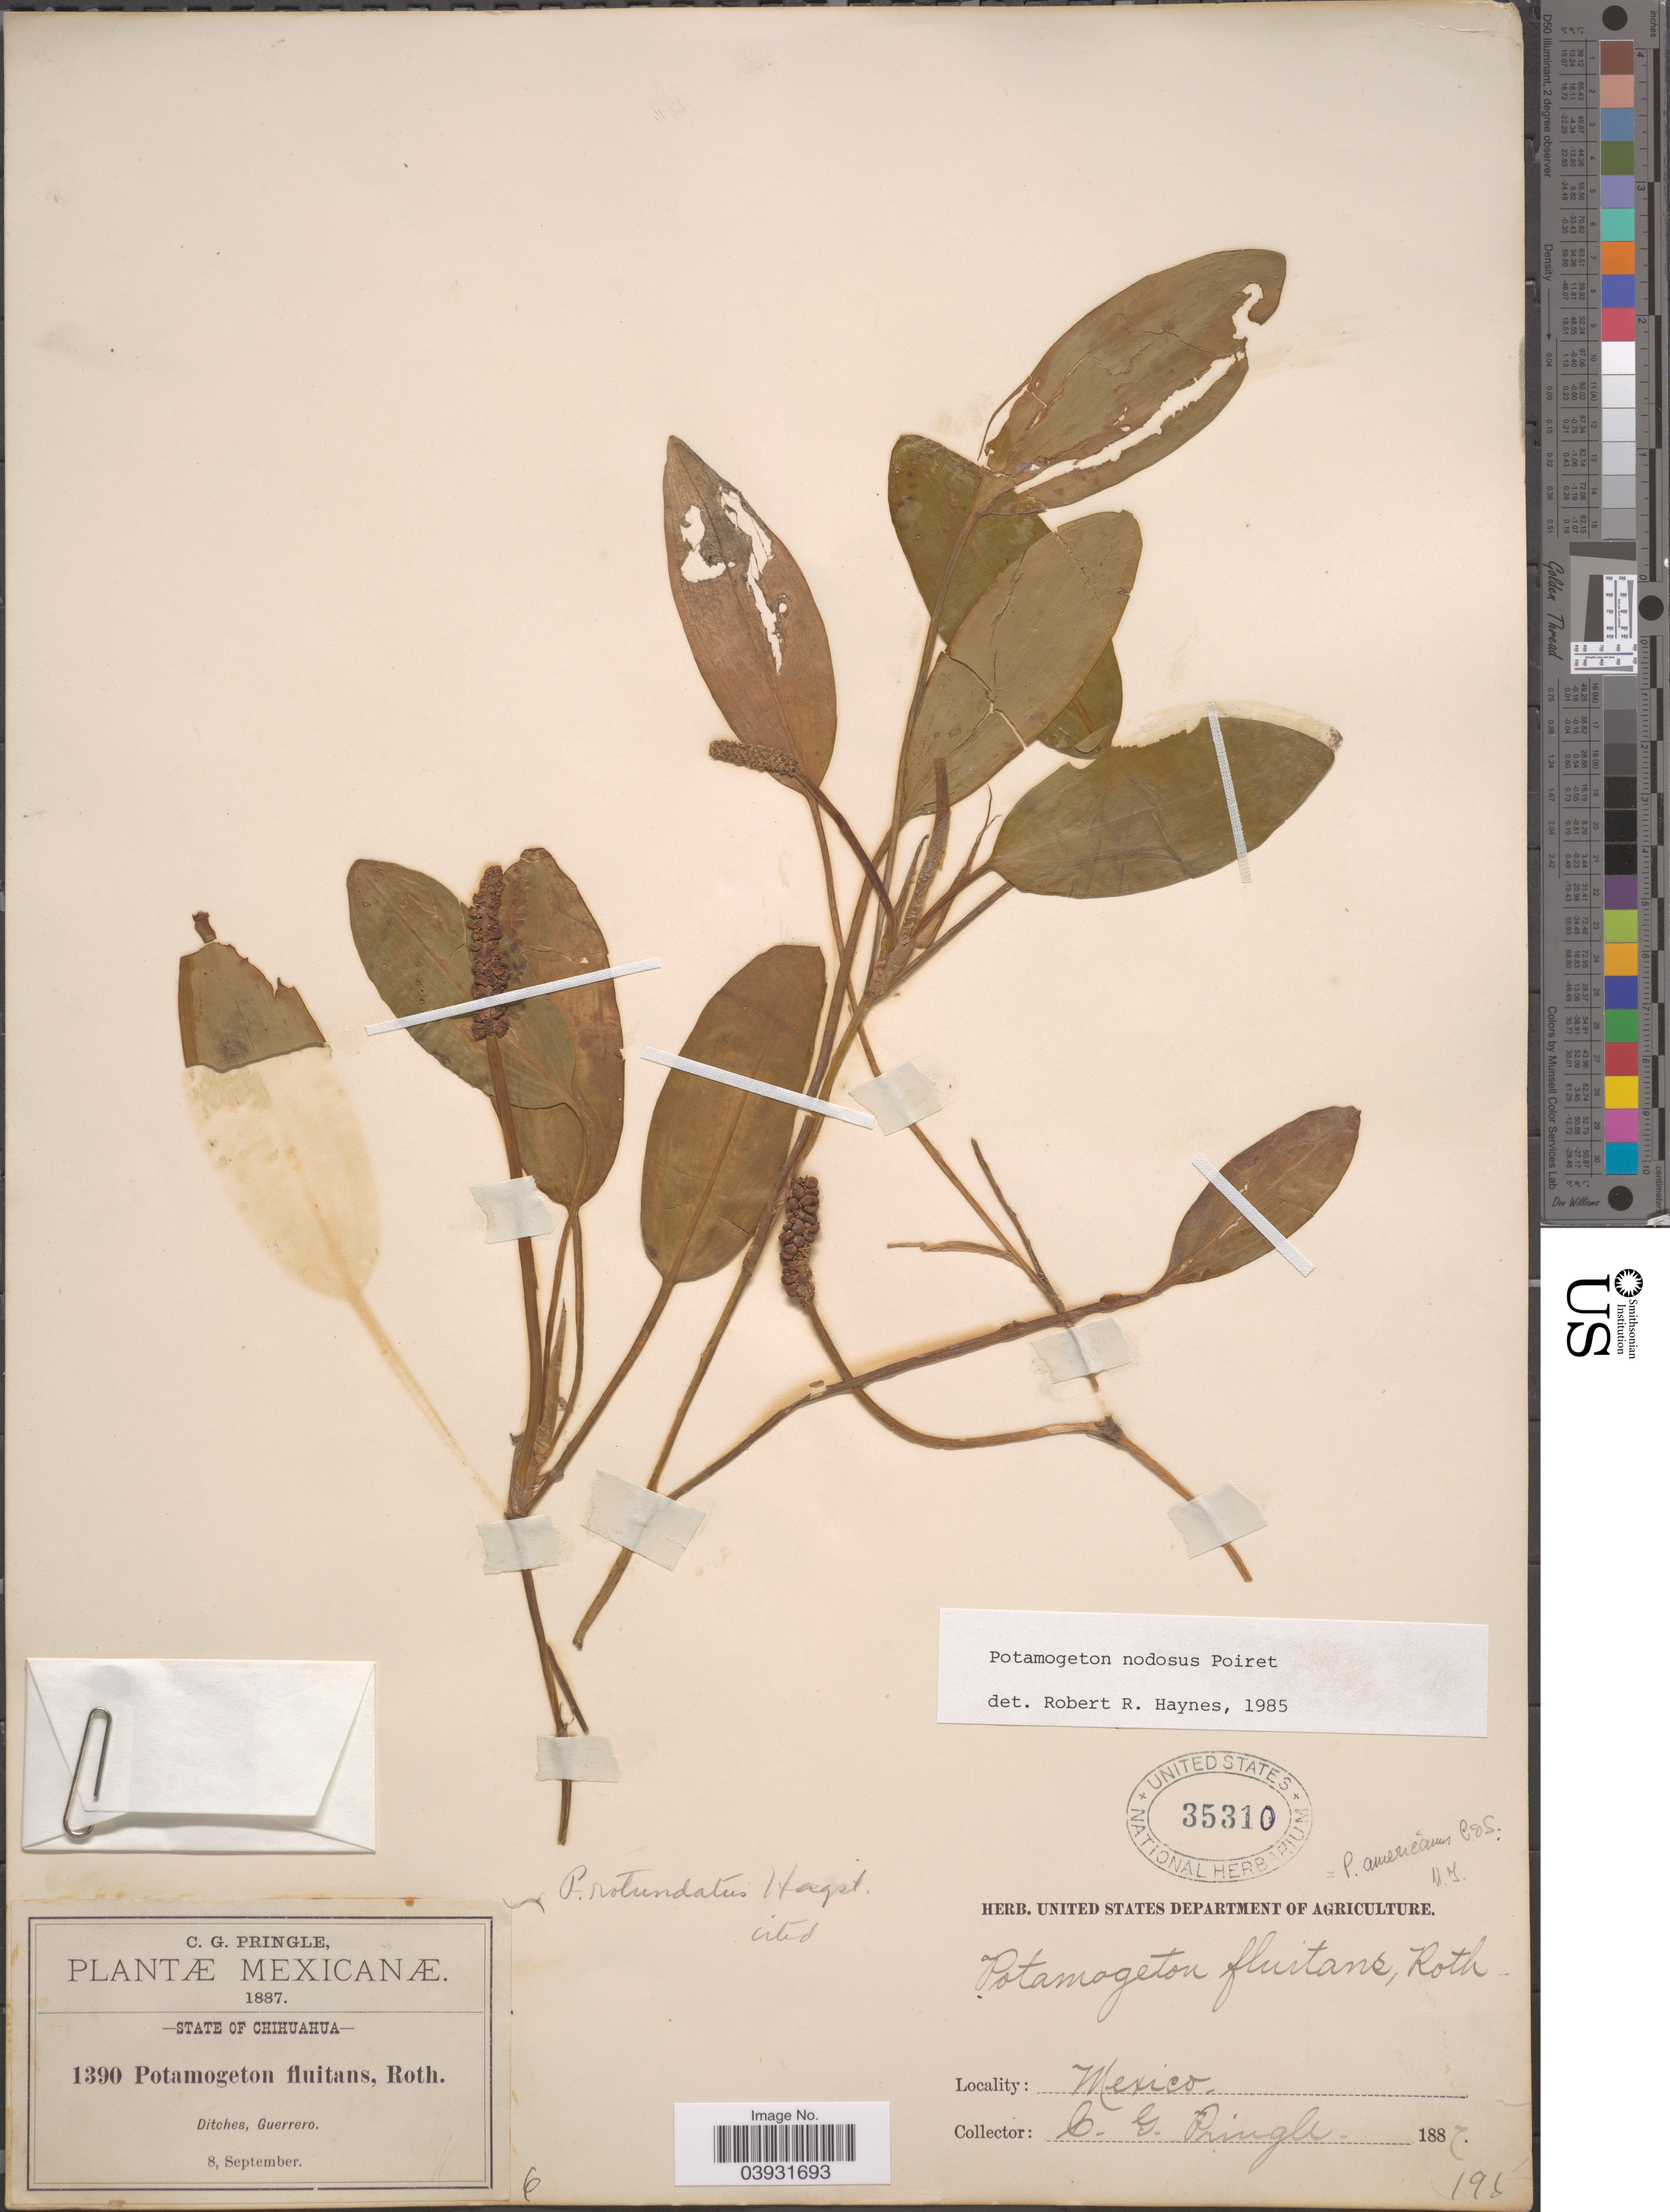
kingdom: Plantae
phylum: Tracheophyta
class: Liliopsida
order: Alismatales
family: Potamogetonaceae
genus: Potamogeton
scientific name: Potamogeton nodosus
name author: Poir.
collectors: C. G. Pringle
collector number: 1390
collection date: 1887-09-08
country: Mexico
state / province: Chihuahua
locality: Ditches, Guerrero.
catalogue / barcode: US 35310